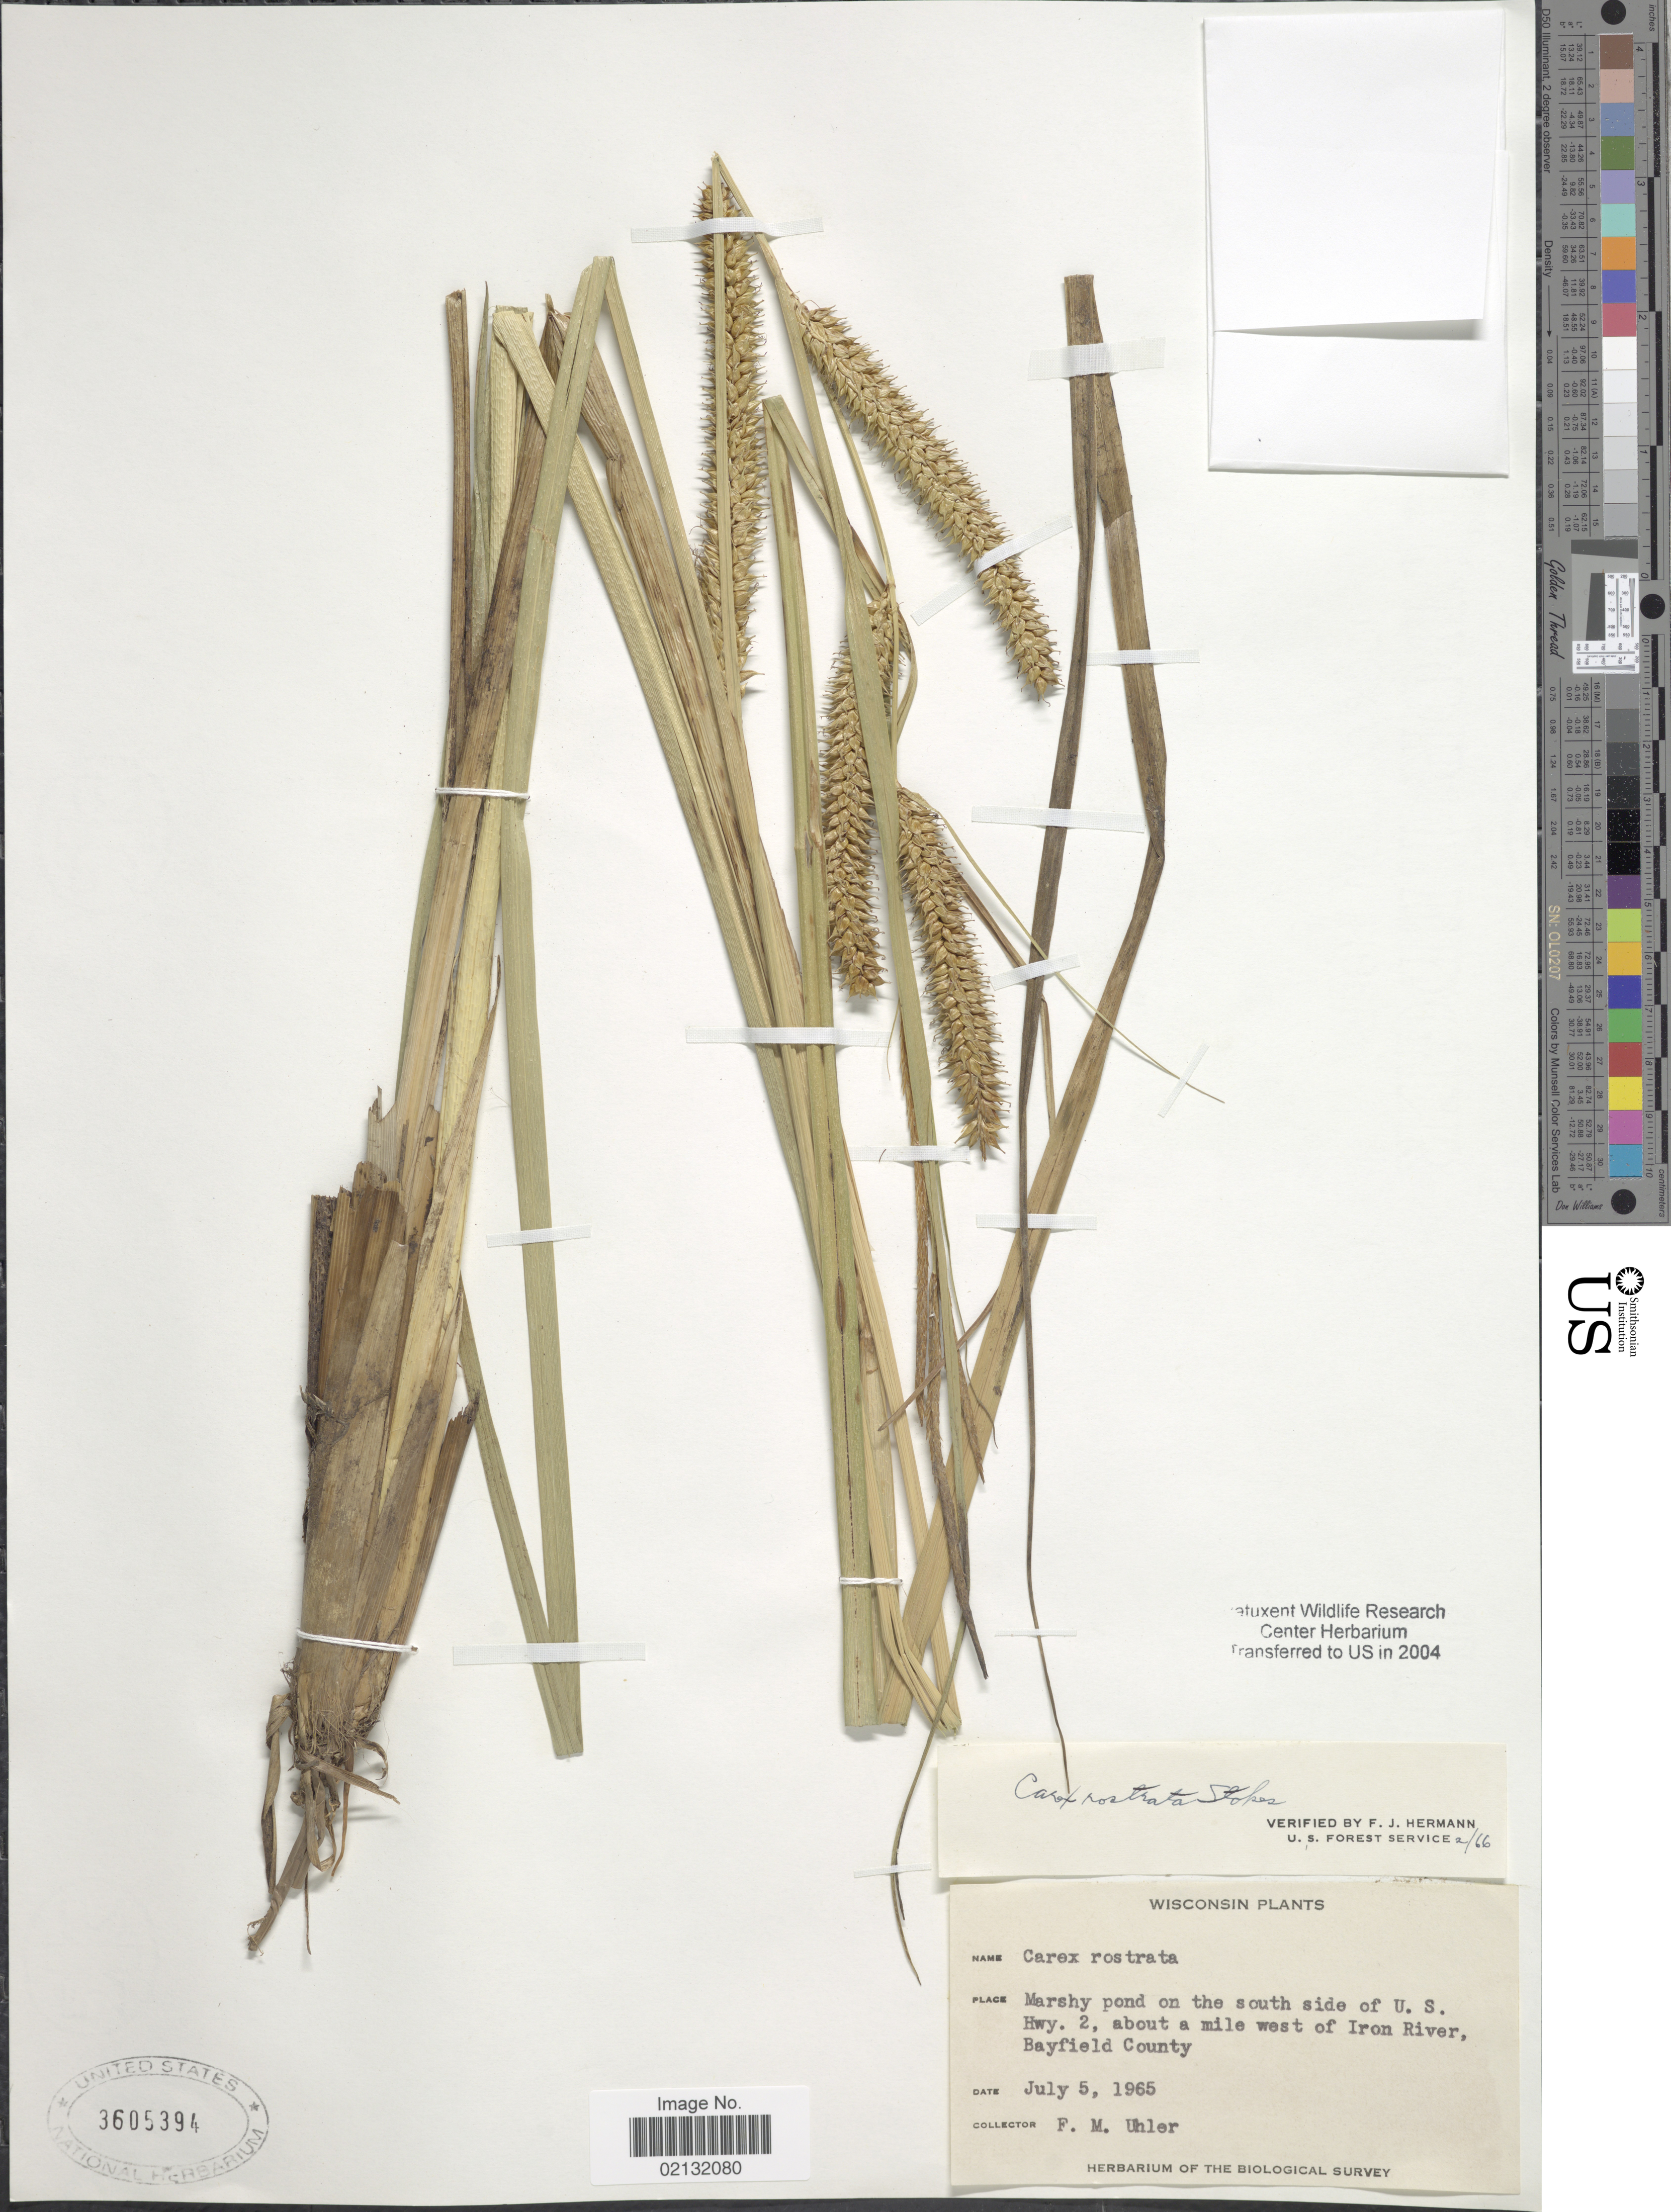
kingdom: Plantae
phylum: Tracheophyta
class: Liliopsida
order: Poales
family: Cyperaceae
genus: Carex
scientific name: Carex rostrata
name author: Stokes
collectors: F. M. Uhler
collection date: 1965-07-05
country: United States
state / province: Wisconsin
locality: Marshy pond on the south side of U.S. Hwy. 2, about a mile west of Iron River. Bayfield County.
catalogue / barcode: US 3605394